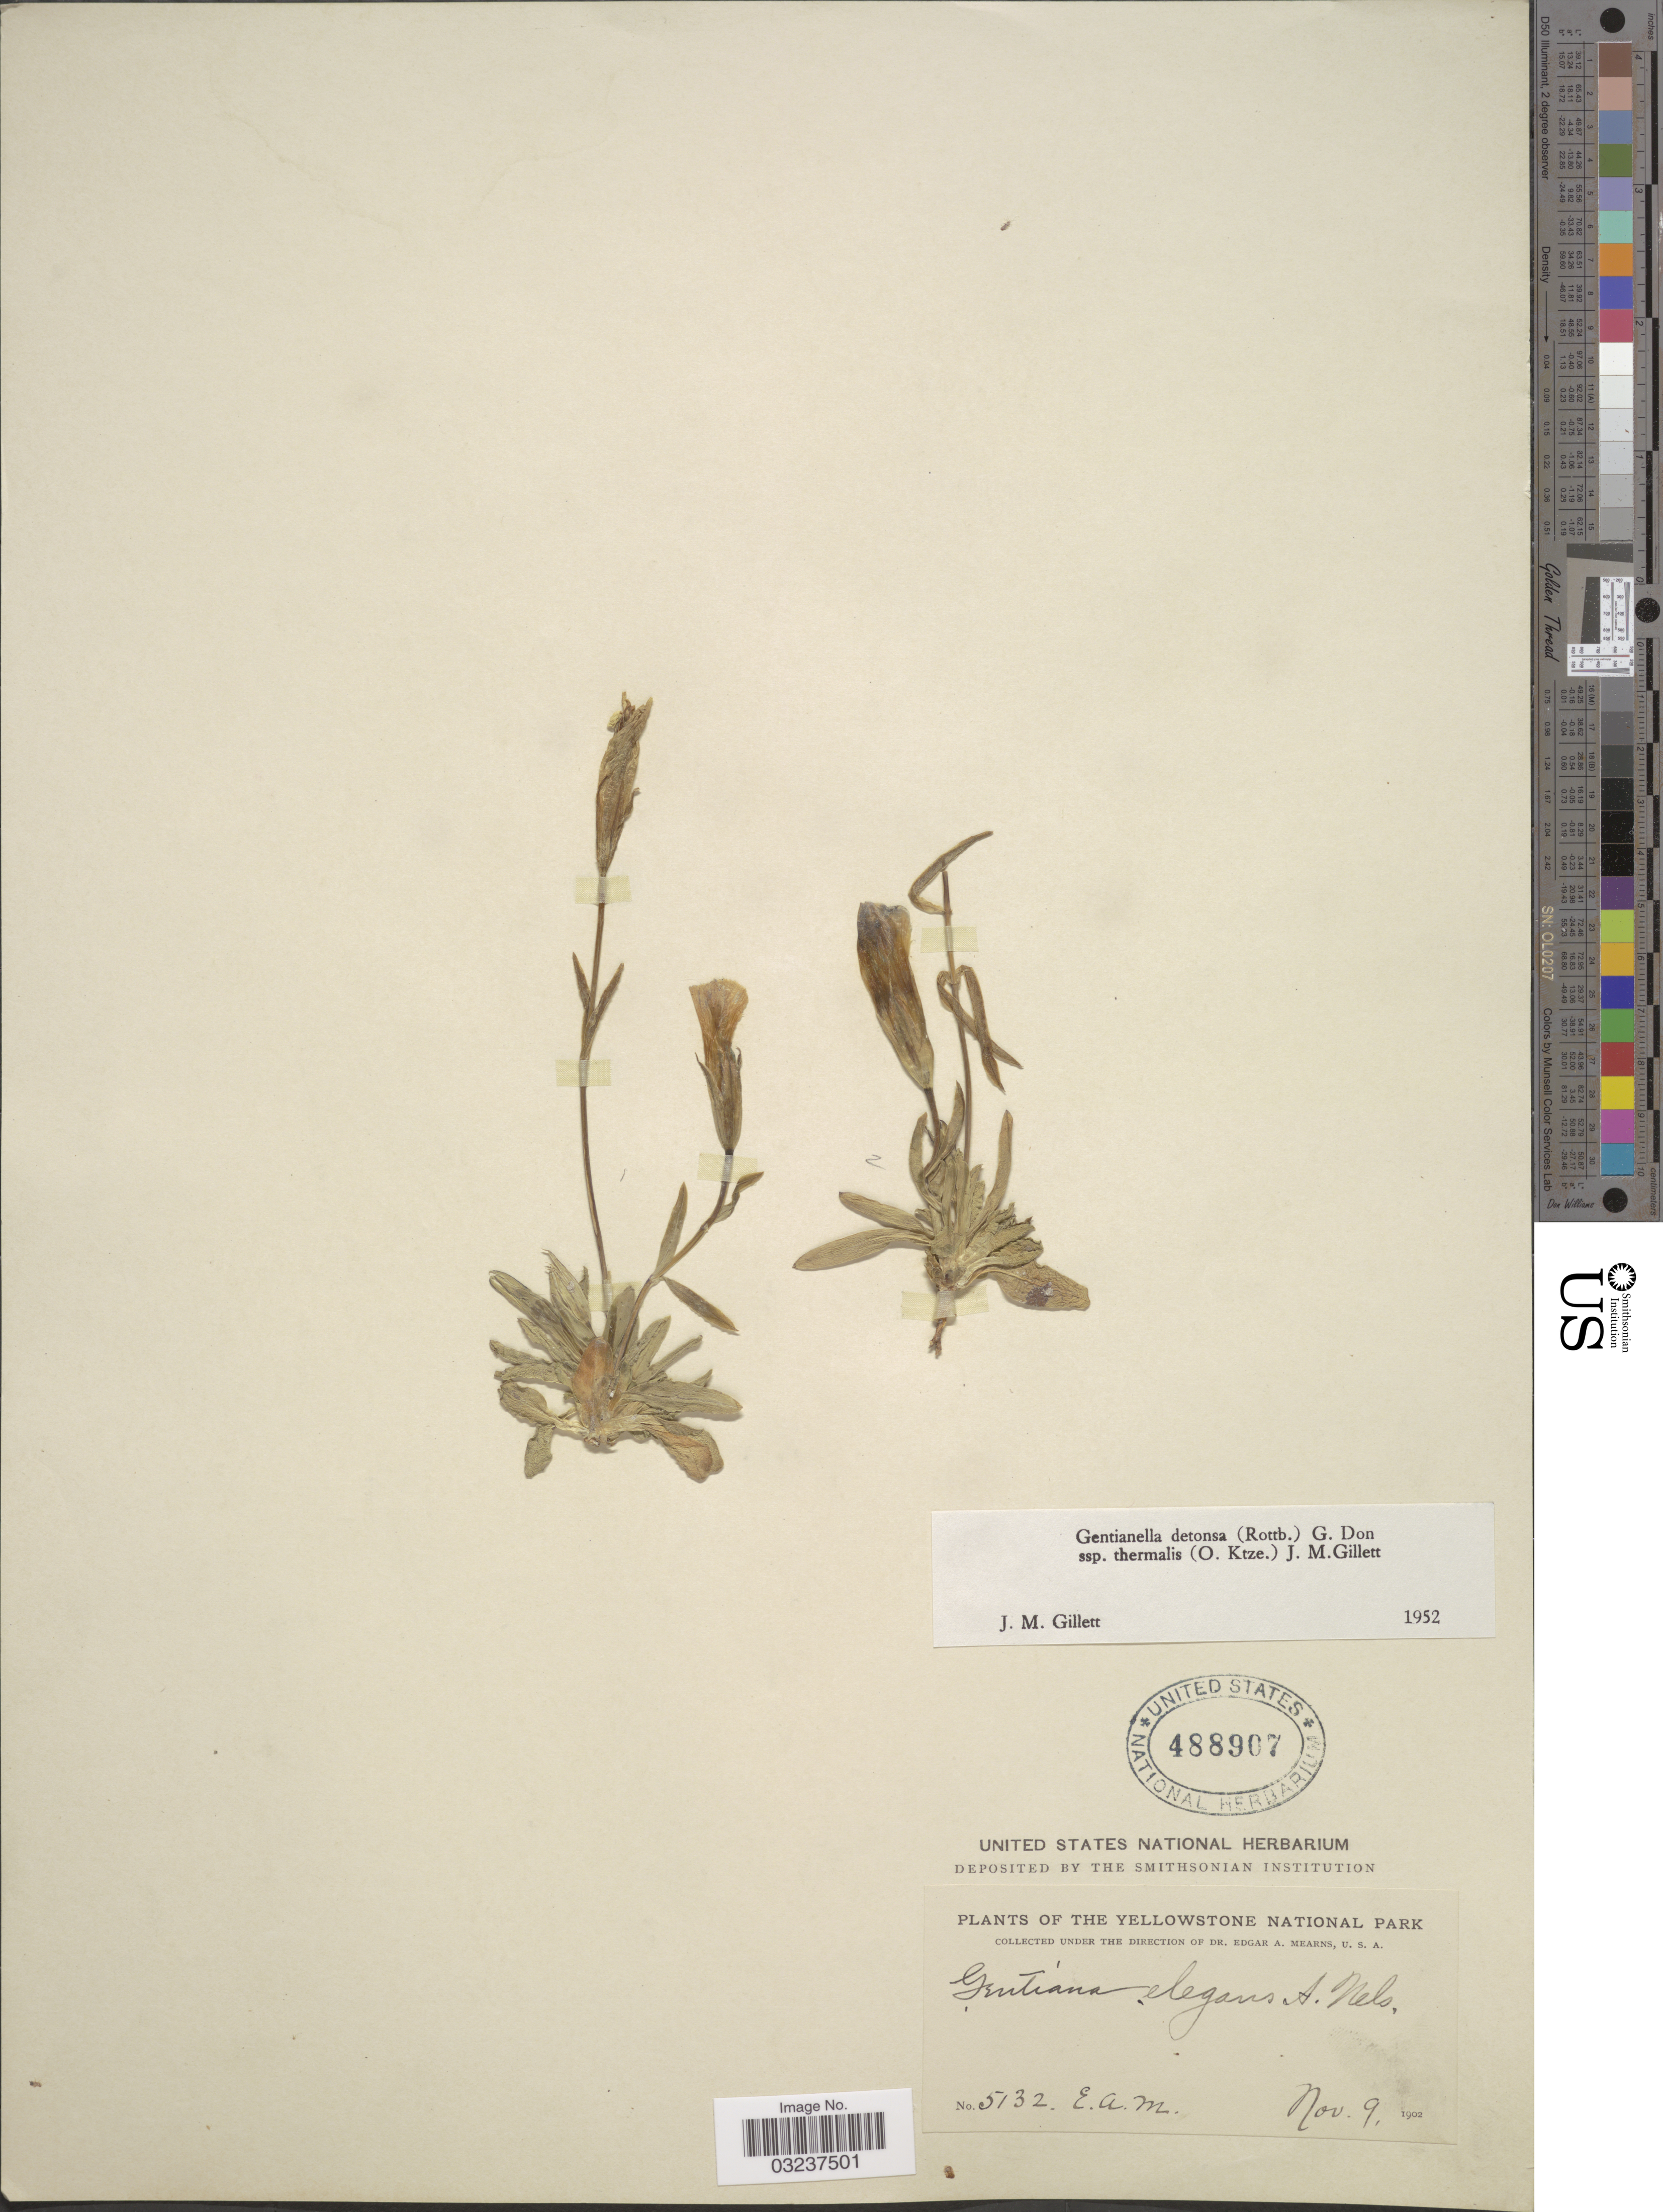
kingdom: Plantae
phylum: Tracheophyta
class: Magnoliopsida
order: Gentianales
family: Gentianaceae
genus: Gentianella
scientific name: Gentianella detonsa subsp. elegans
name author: (A. Gray) J.M. Gillett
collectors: E. A. Mearns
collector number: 5132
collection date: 1902-11-09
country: United States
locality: The Yellowstone National Park.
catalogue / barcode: US 488907